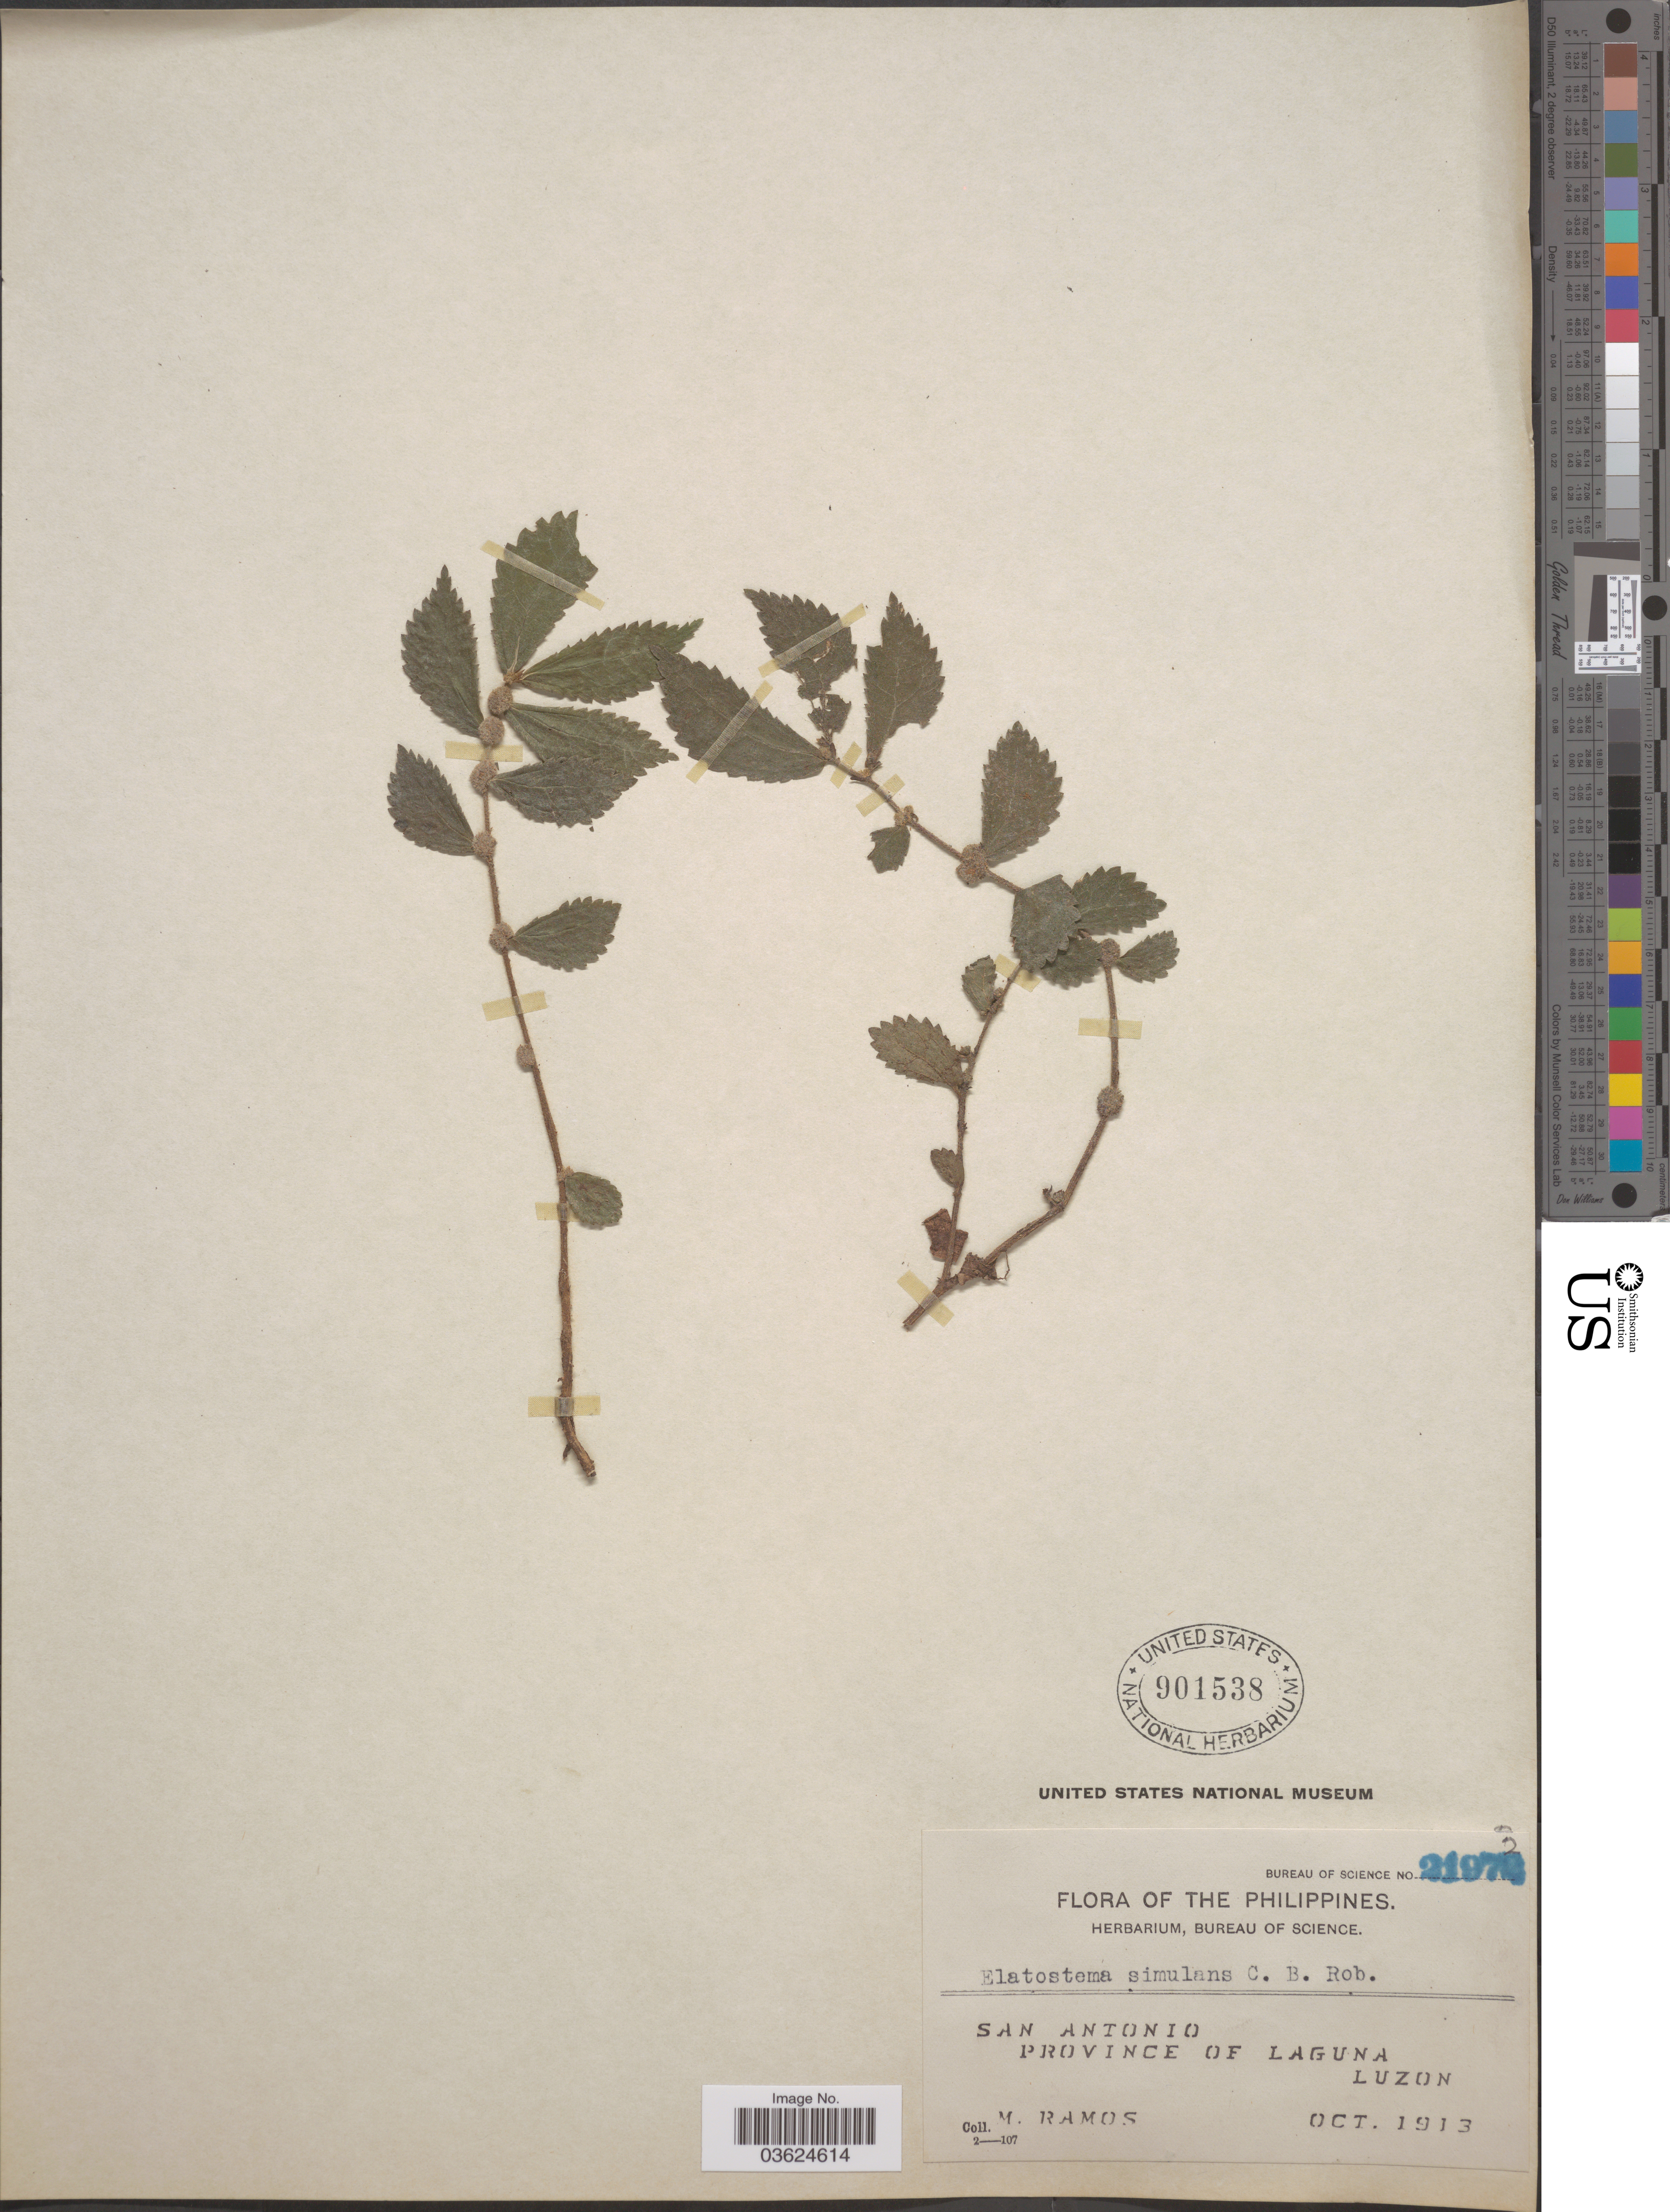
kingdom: Plantae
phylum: Tracheophyta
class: Magnoliopsida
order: Rosales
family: Urticaceae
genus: Elatostema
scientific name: Elatostema simulans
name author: C.B. Rob.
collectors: M. Ramos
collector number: Bureau of Science 21972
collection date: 1913-10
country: Philippines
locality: San Antonio. Province of Laguna. Luzon.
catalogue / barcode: US 901538